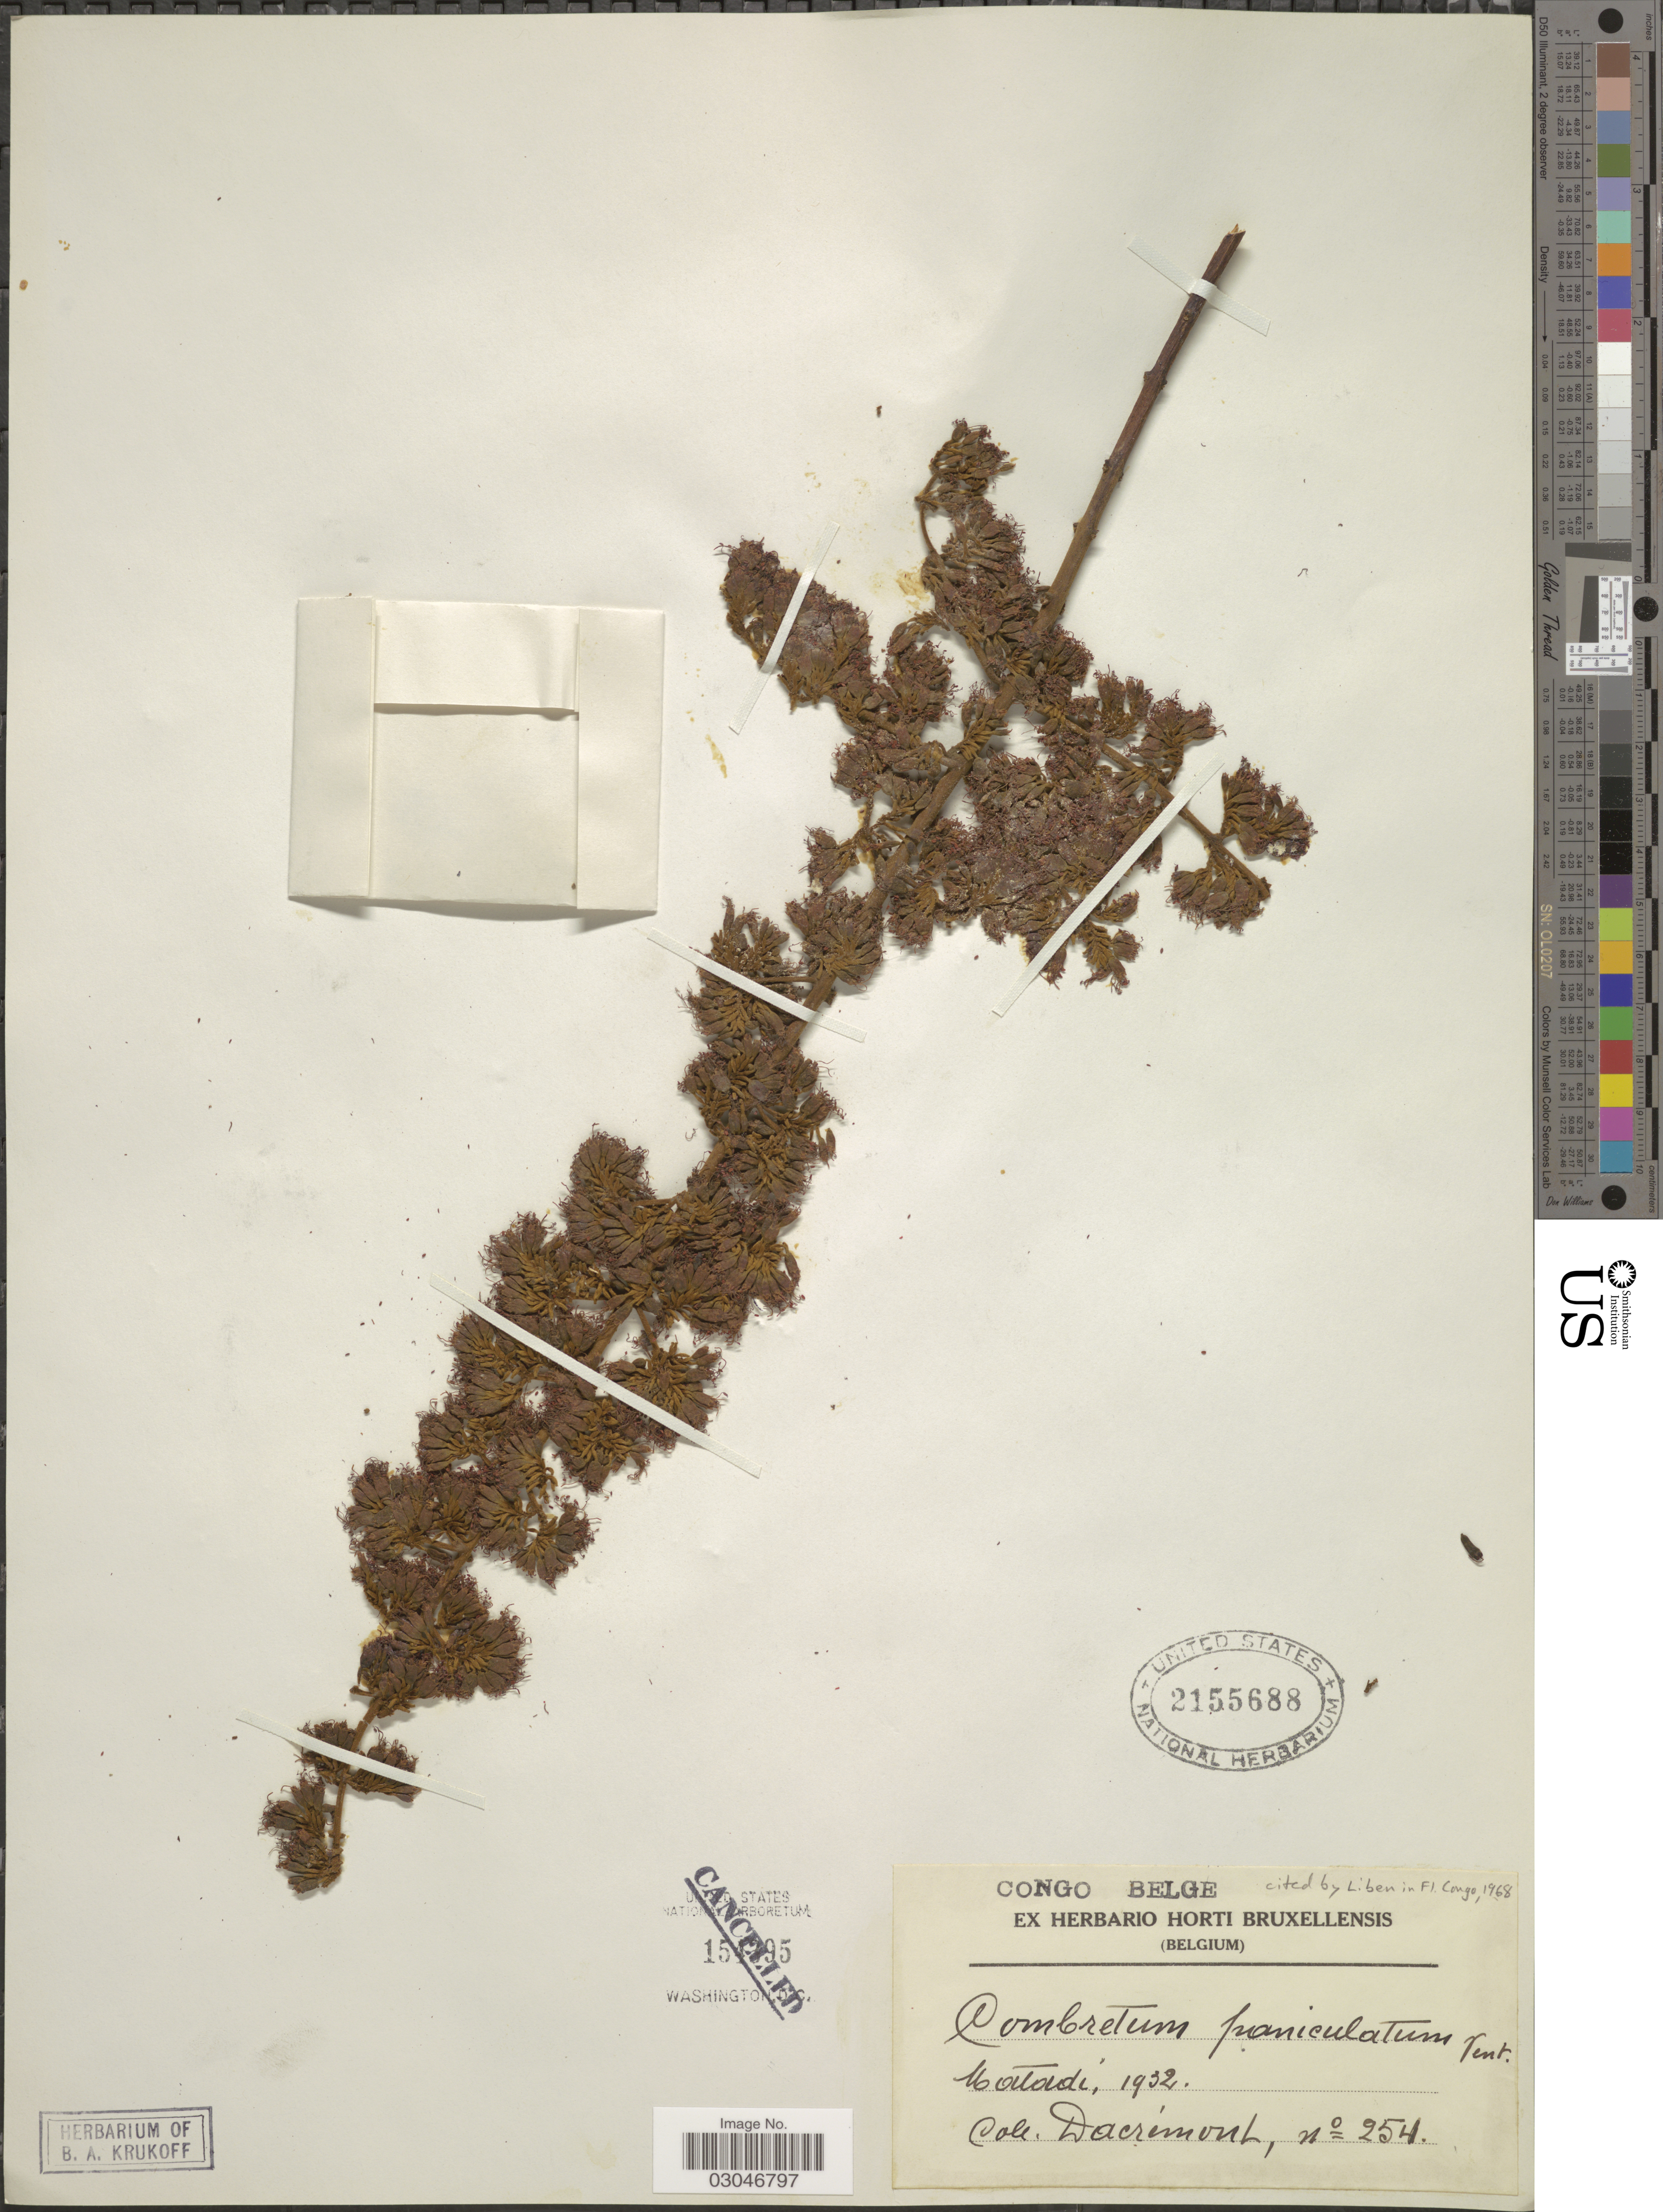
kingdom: Plantae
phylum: Tracheophyta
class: Magnoliopsida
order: Myrtales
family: Combretaceae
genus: Combretum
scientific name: Combretum paniculatum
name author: Vent.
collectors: -. Dacremont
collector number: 254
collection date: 1932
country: Congo, Democratic Republic of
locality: Matadi.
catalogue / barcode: US 2155688